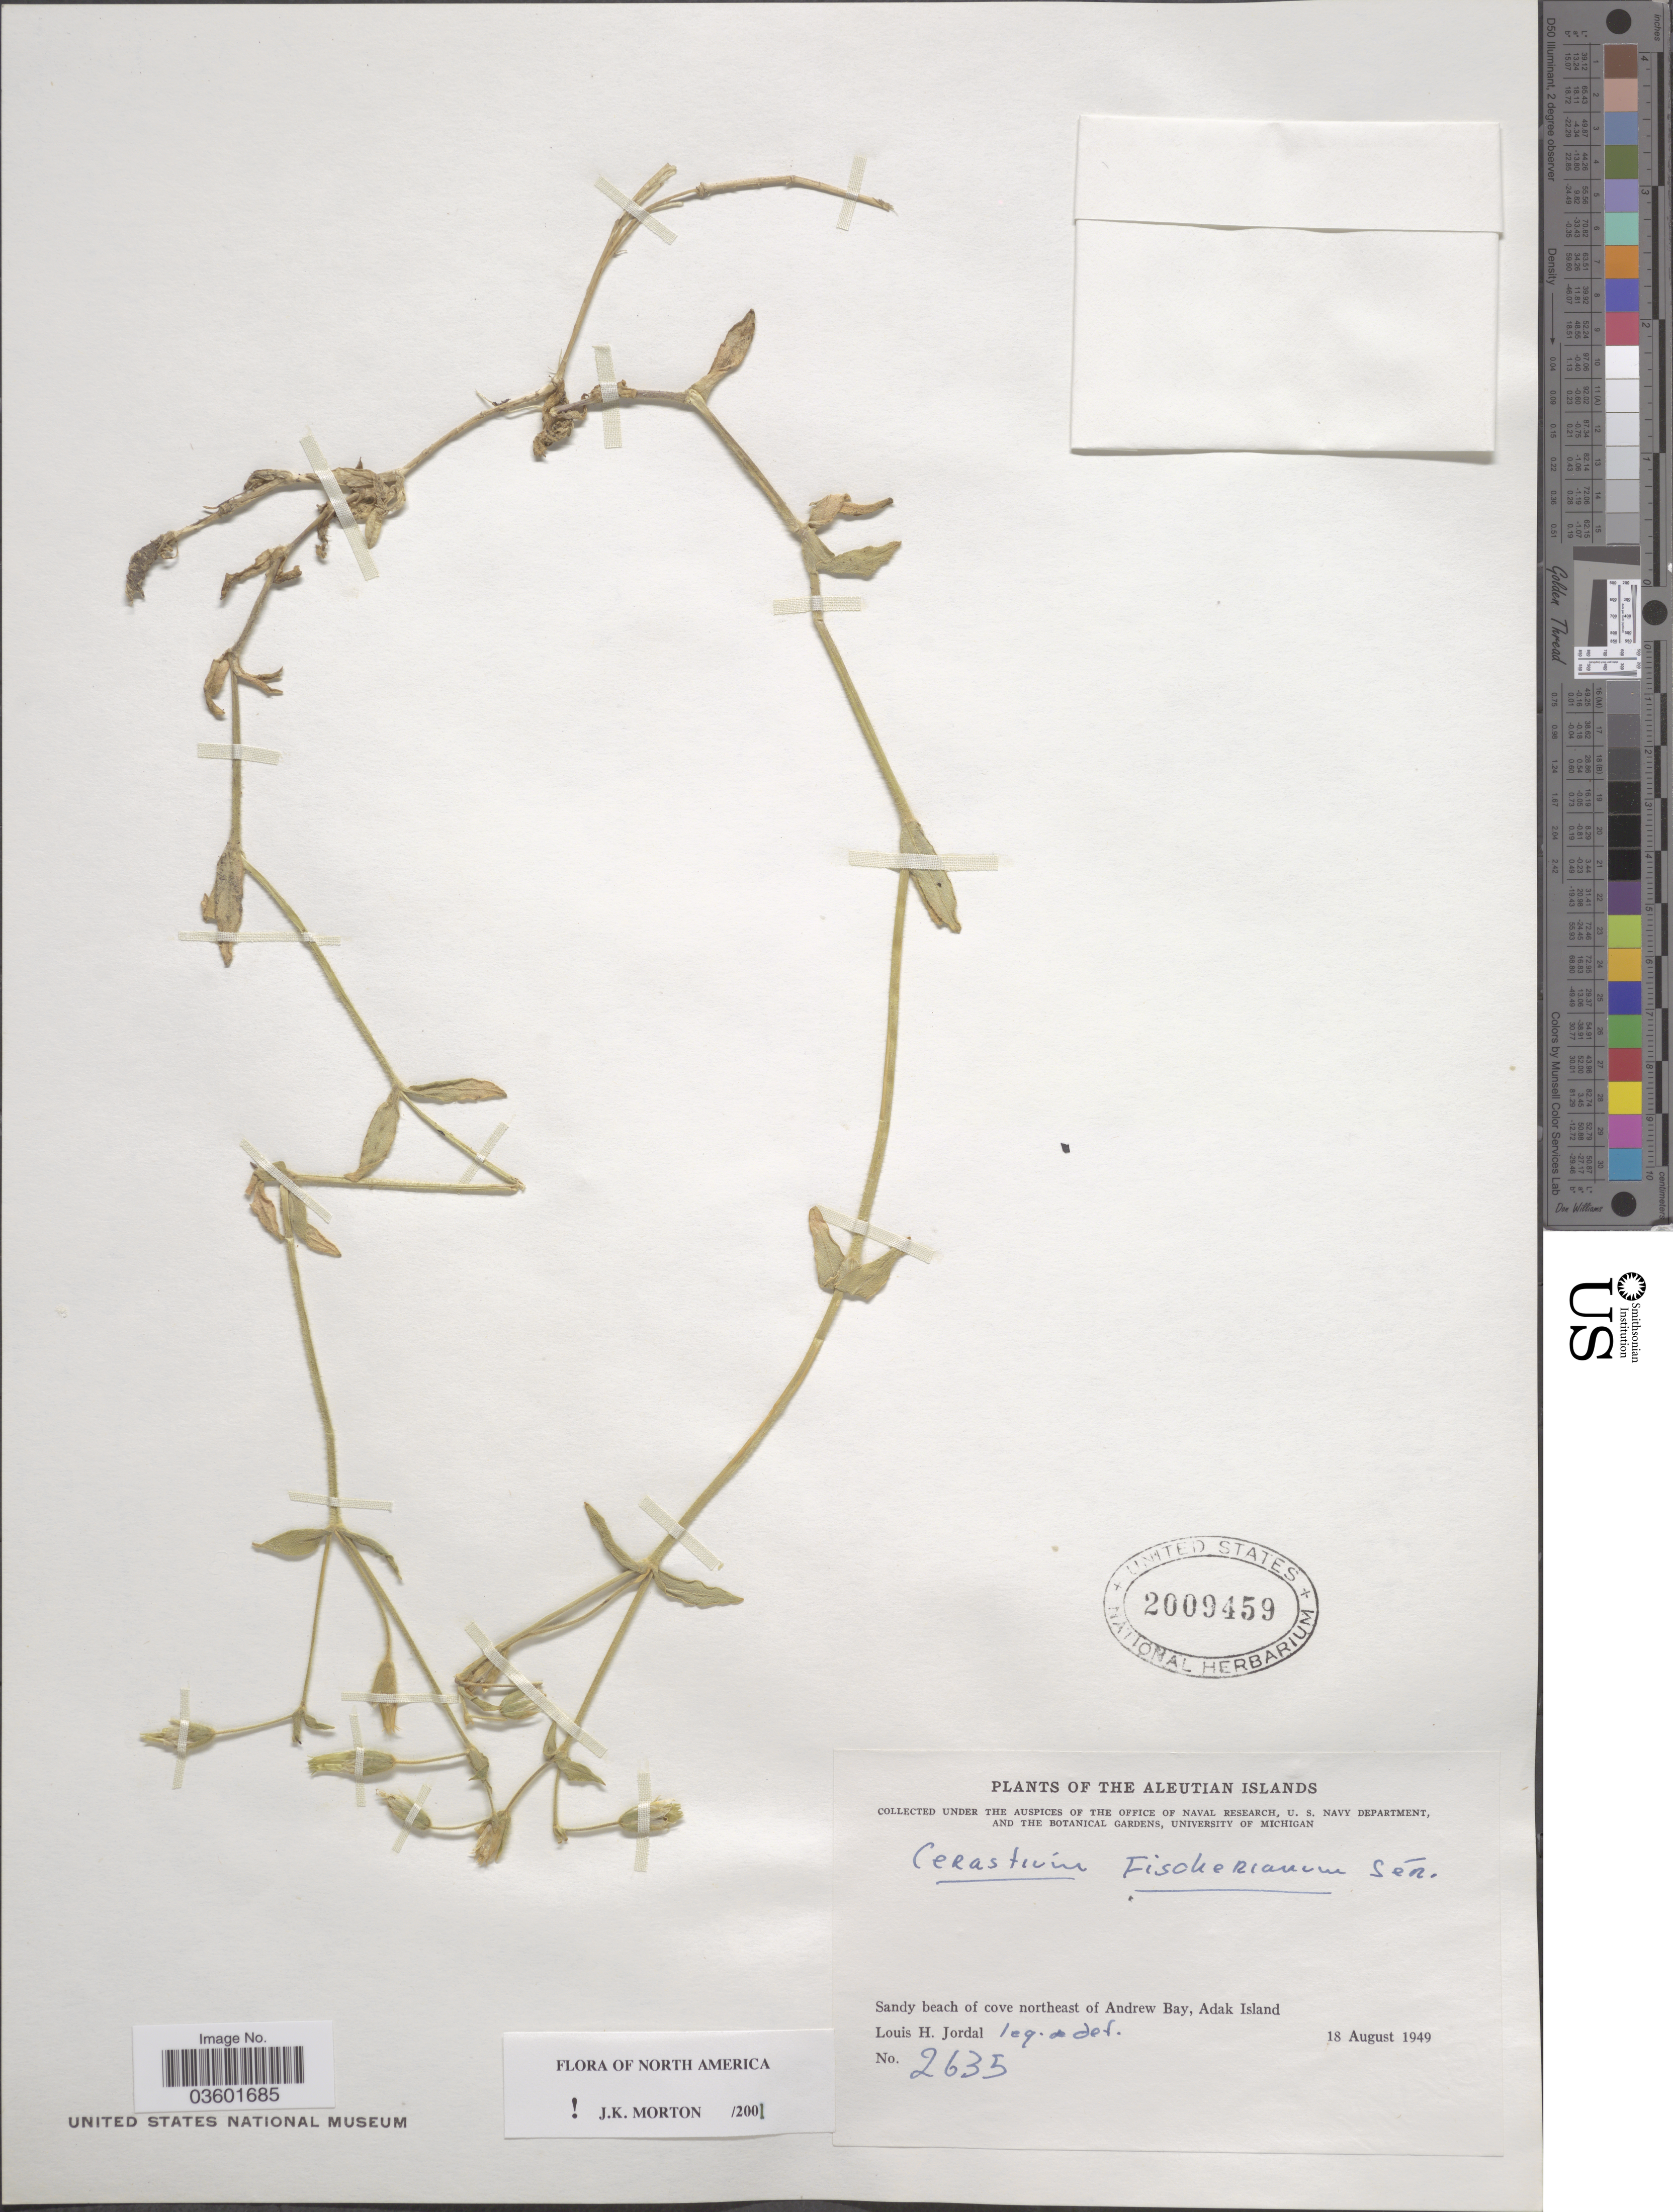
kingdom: Plantae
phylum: Tracheophyta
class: Magnoliopsida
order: Caryophyllales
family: Caryophyllaceae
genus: Cerastium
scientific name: Cerastium fischerianum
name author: Ser.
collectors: L. Jordal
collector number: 2635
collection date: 1949-08-18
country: United States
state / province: Alaska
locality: Aleutian Islands. Sandy beach of cove northeast of Andrew Bay, Adak Island.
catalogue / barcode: US 2009459